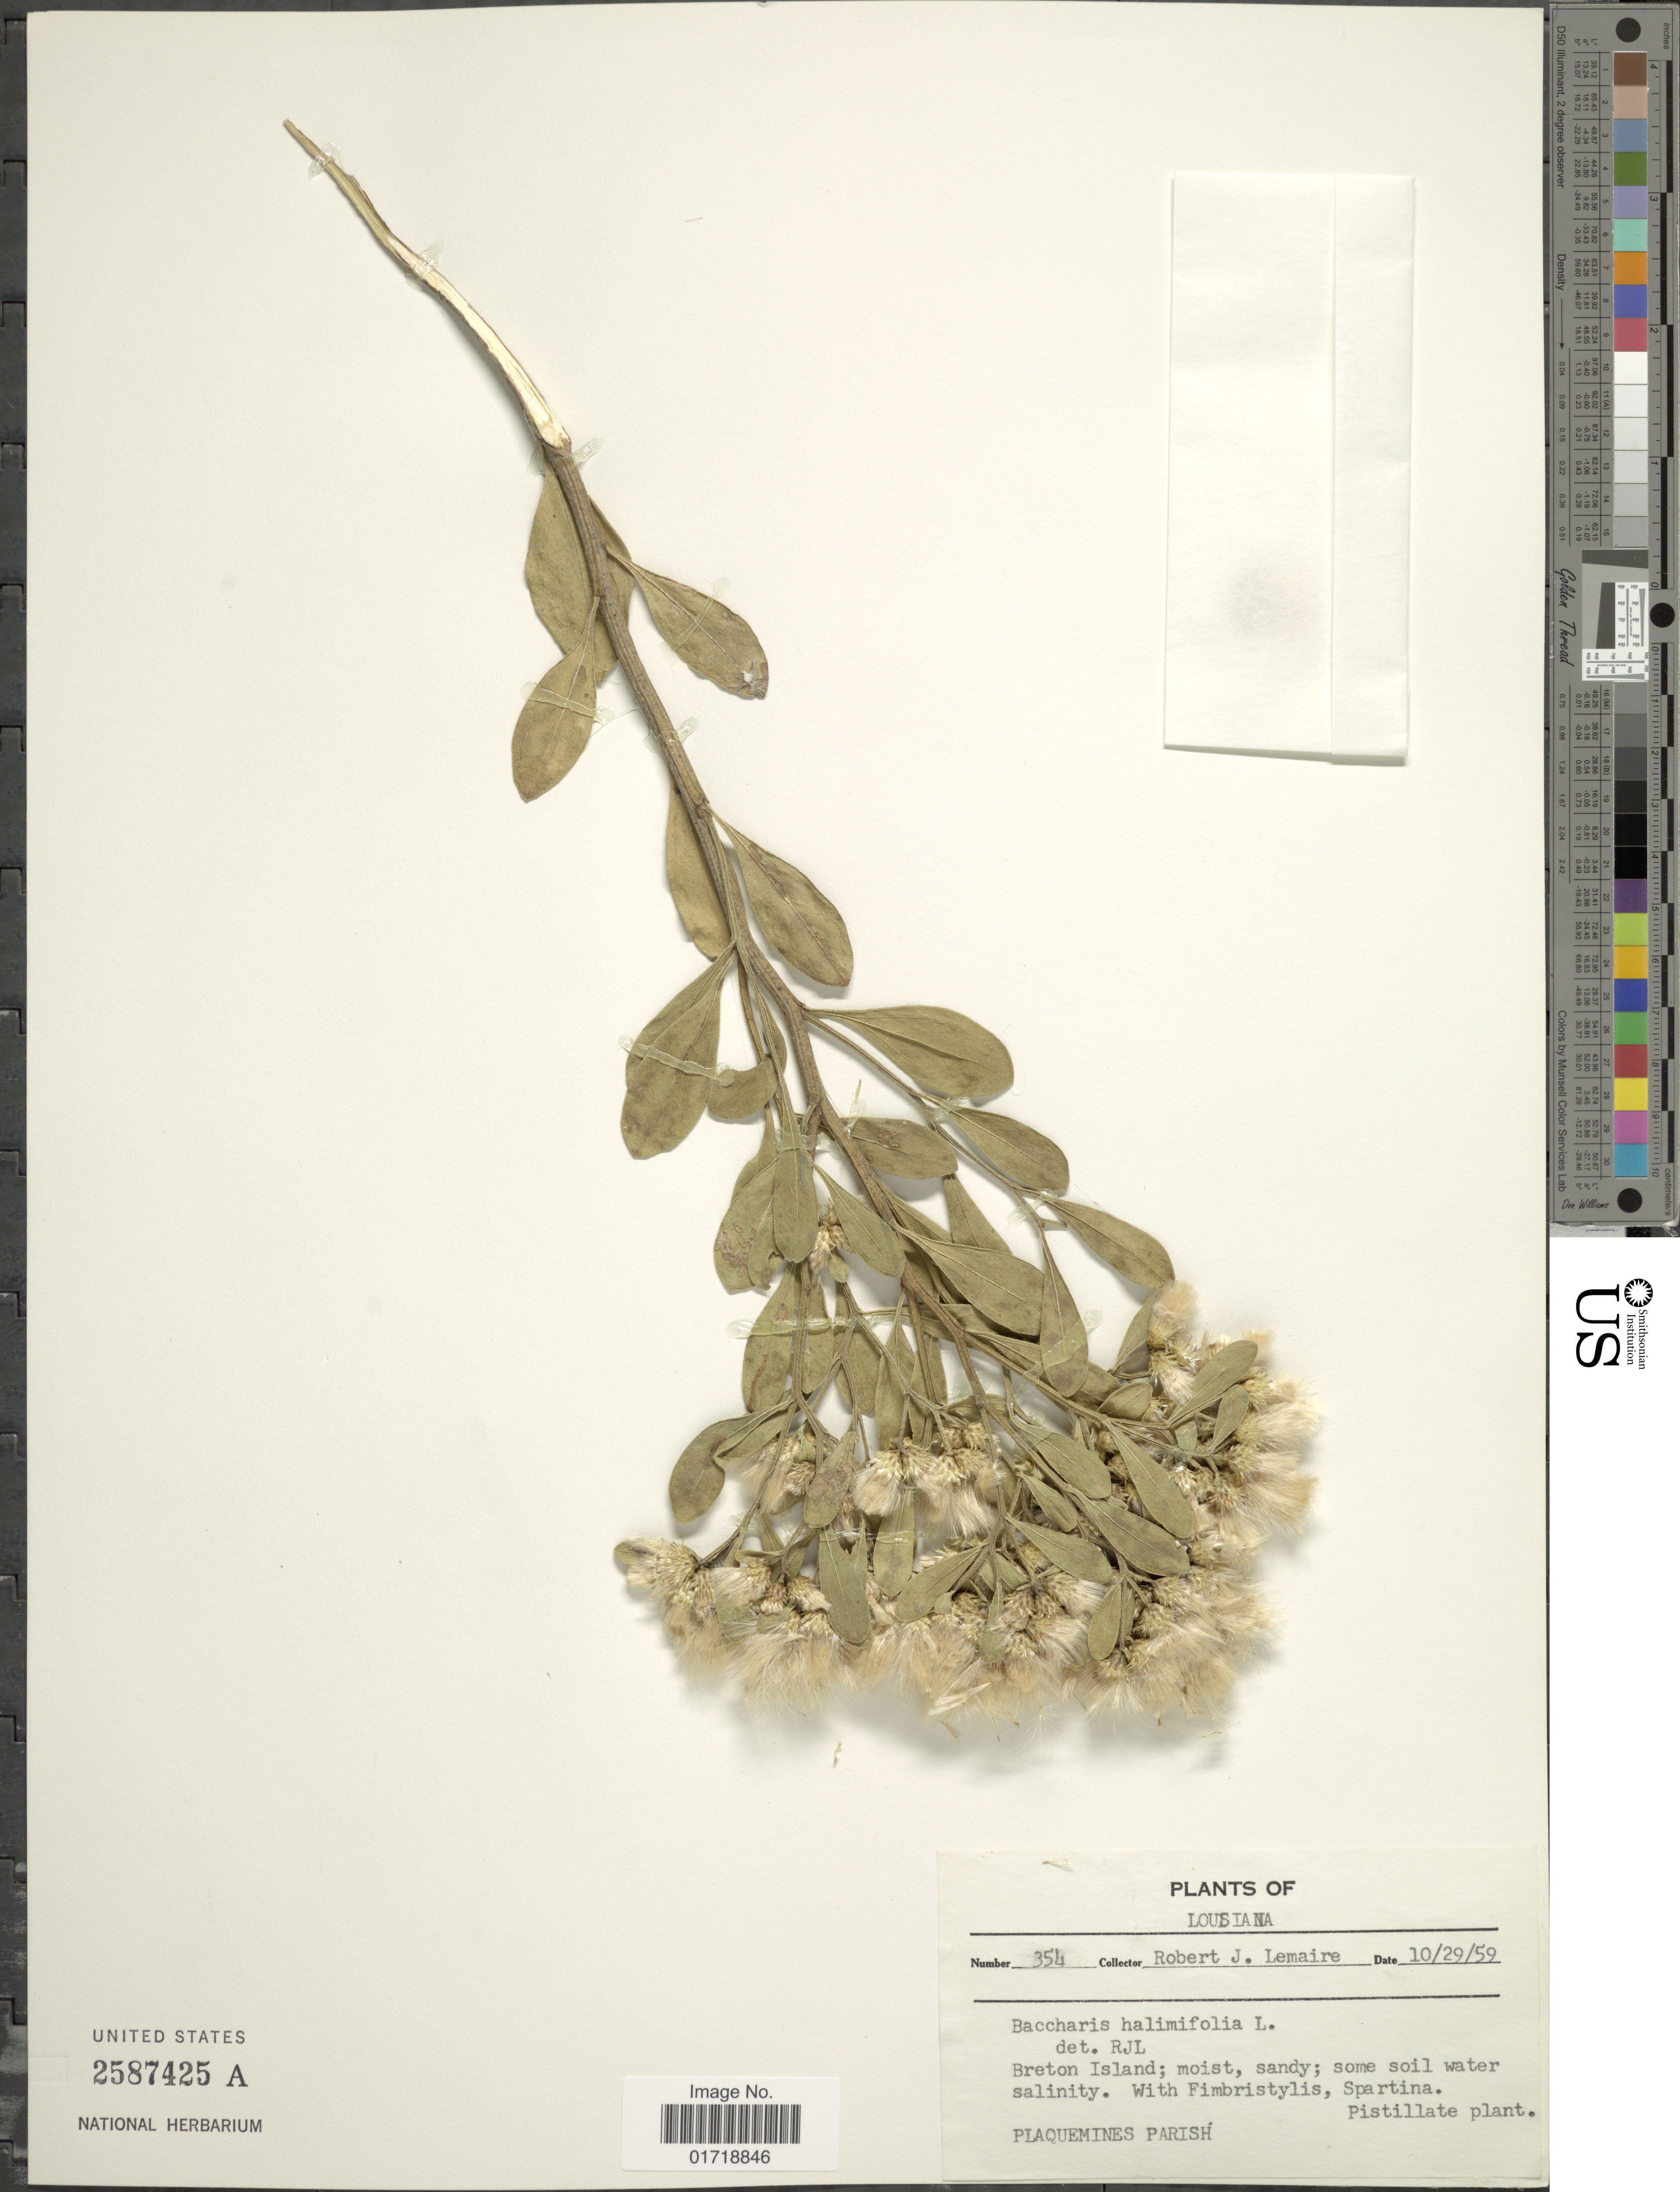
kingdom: Plantae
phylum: Tracheophyta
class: Magnoliopsida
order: Asterales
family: Asteraceae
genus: Baccharis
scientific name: Baccharis halimifolia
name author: L.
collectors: R. J. Lemaire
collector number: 354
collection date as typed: Transcribed d/m/y: 29/10/59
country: United States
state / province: Louisiana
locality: Breton Island, Spartine, Plaquemines Parish.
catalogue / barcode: US 2587425A